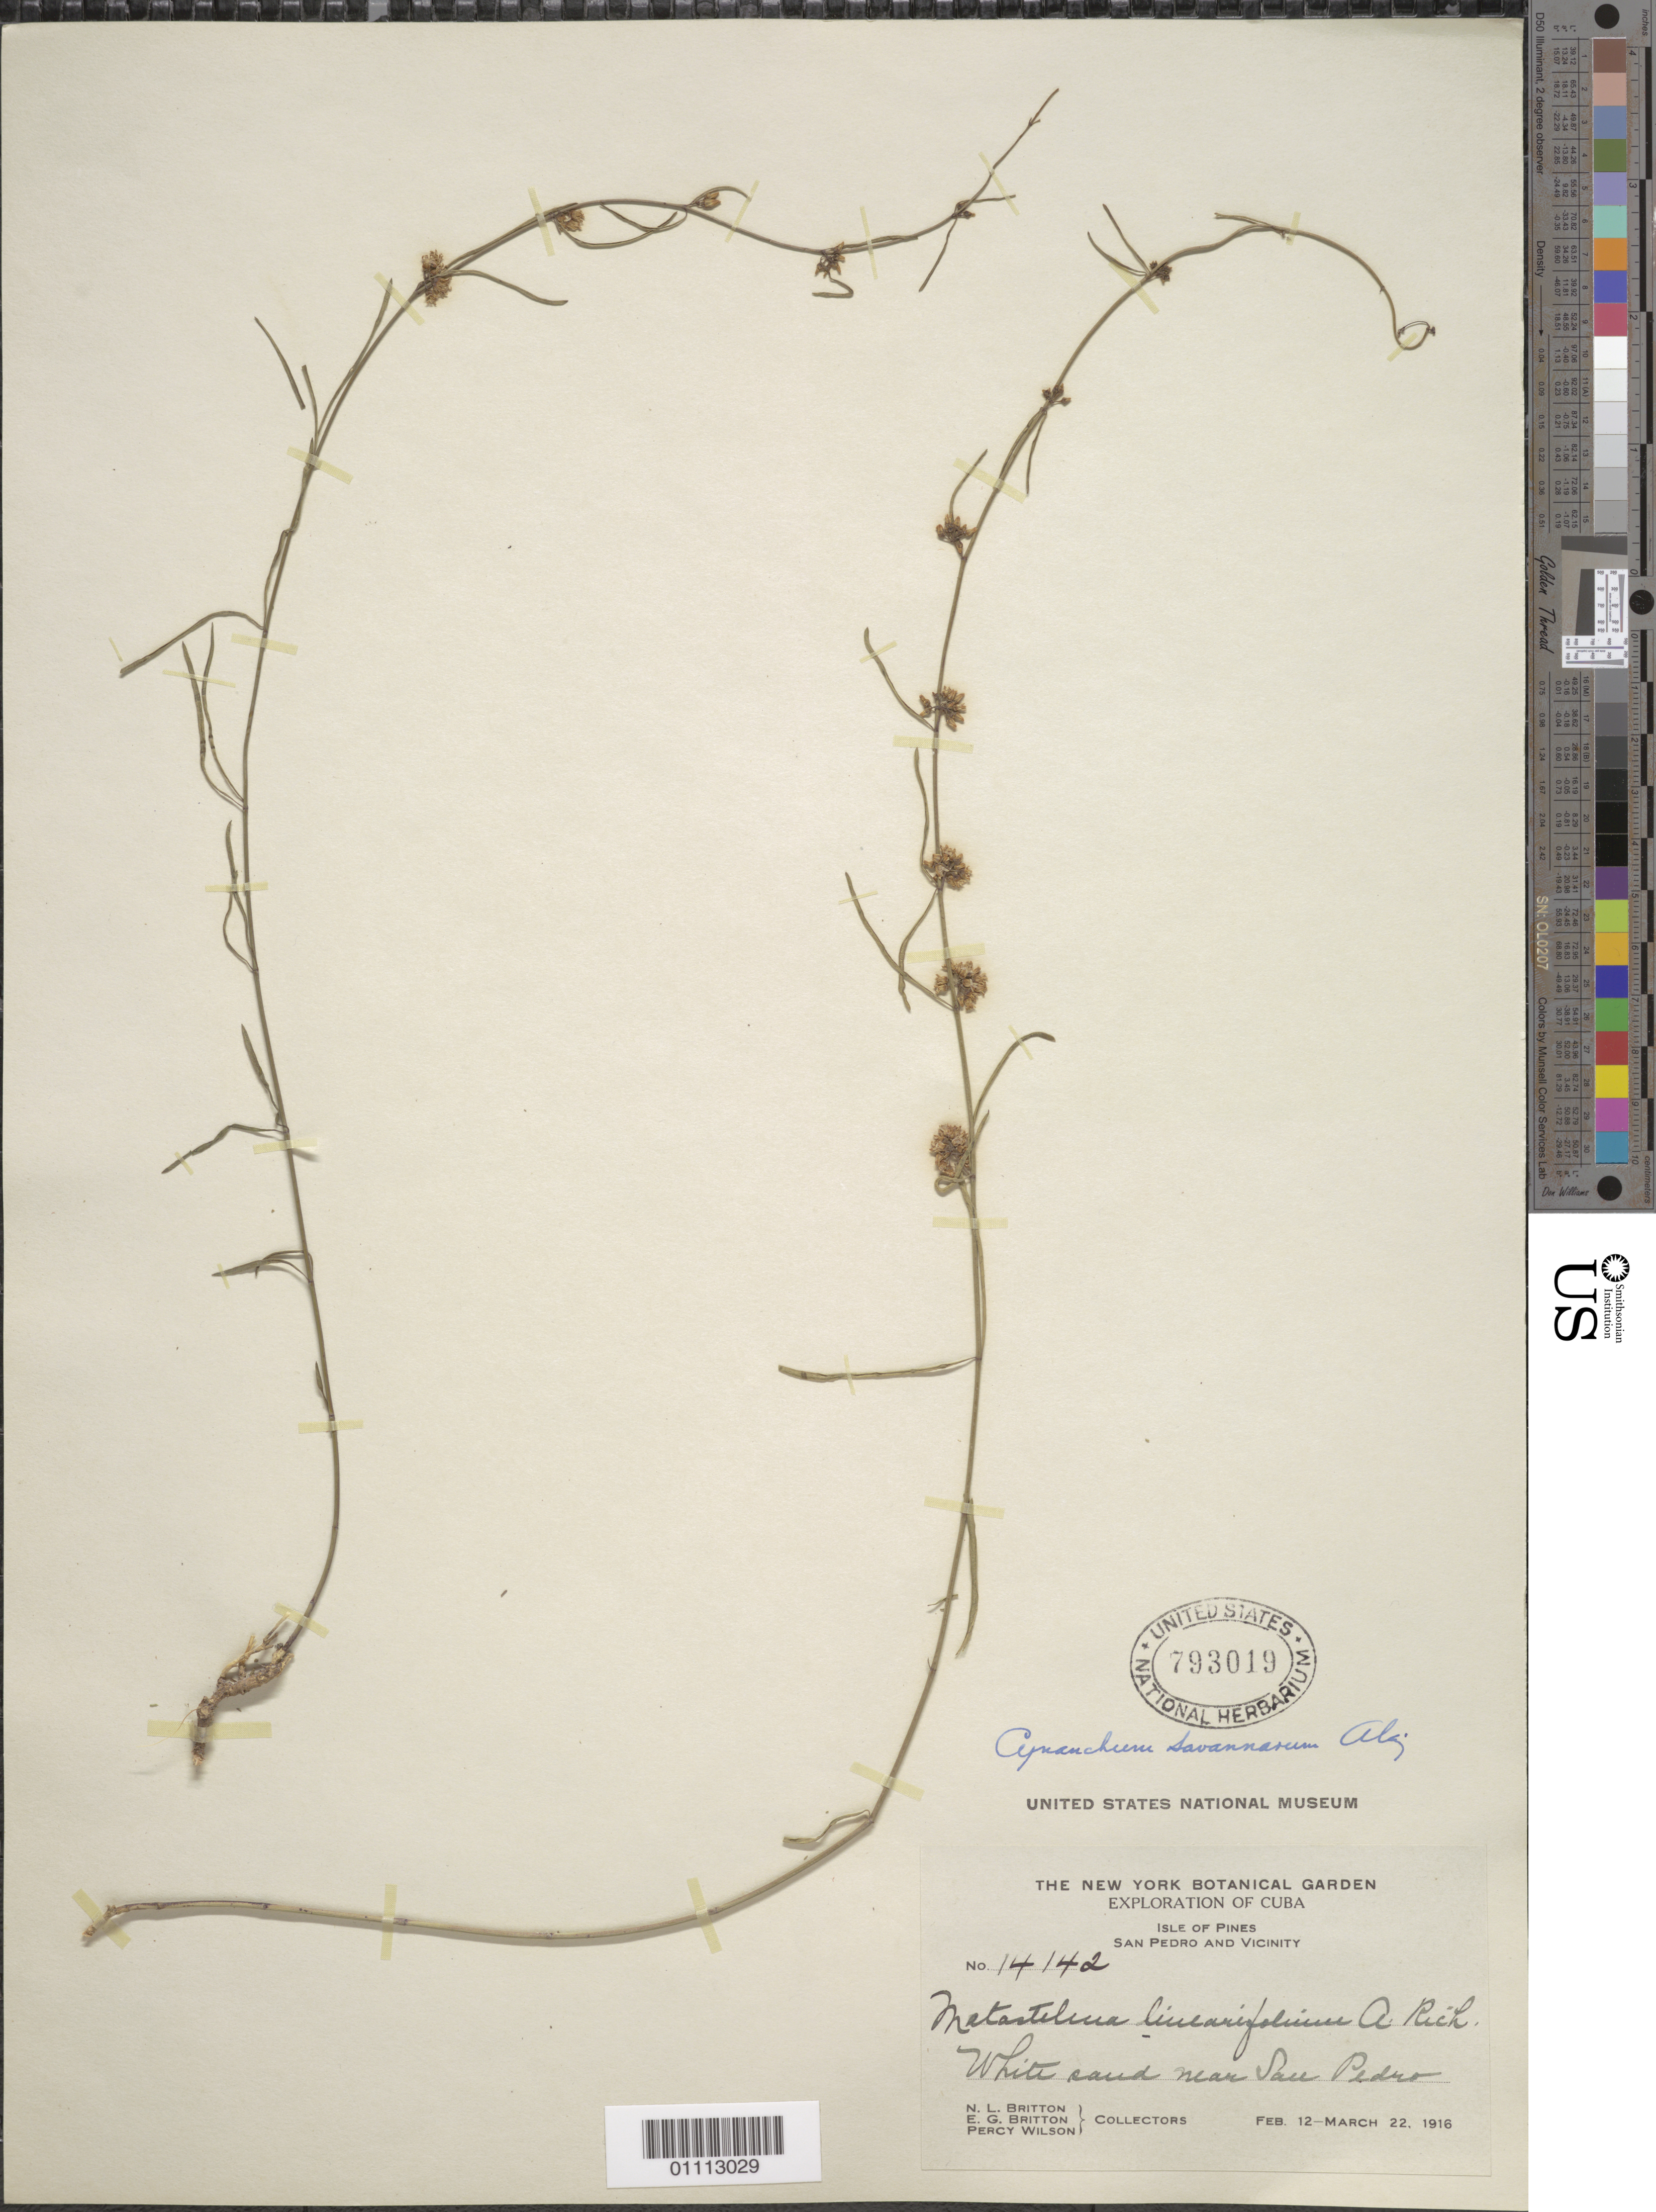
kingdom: Plantae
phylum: Tracheophyta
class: Magnoliopsida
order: Gentianales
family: Apocynaceae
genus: Cynanchum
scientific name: Cynanchum savannarum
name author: Alain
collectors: N. Britton, E. G. Britton & P. Wilson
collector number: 14142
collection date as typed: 12 Feb 1916 to 22 Mar 1916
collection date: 1916-02-12/1916-03-22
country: Cuba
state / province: Isla de La Juventud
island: Isla de la Juventud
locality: San Pedro and Vicinity White sand near San Pedro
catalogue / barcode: US 793019